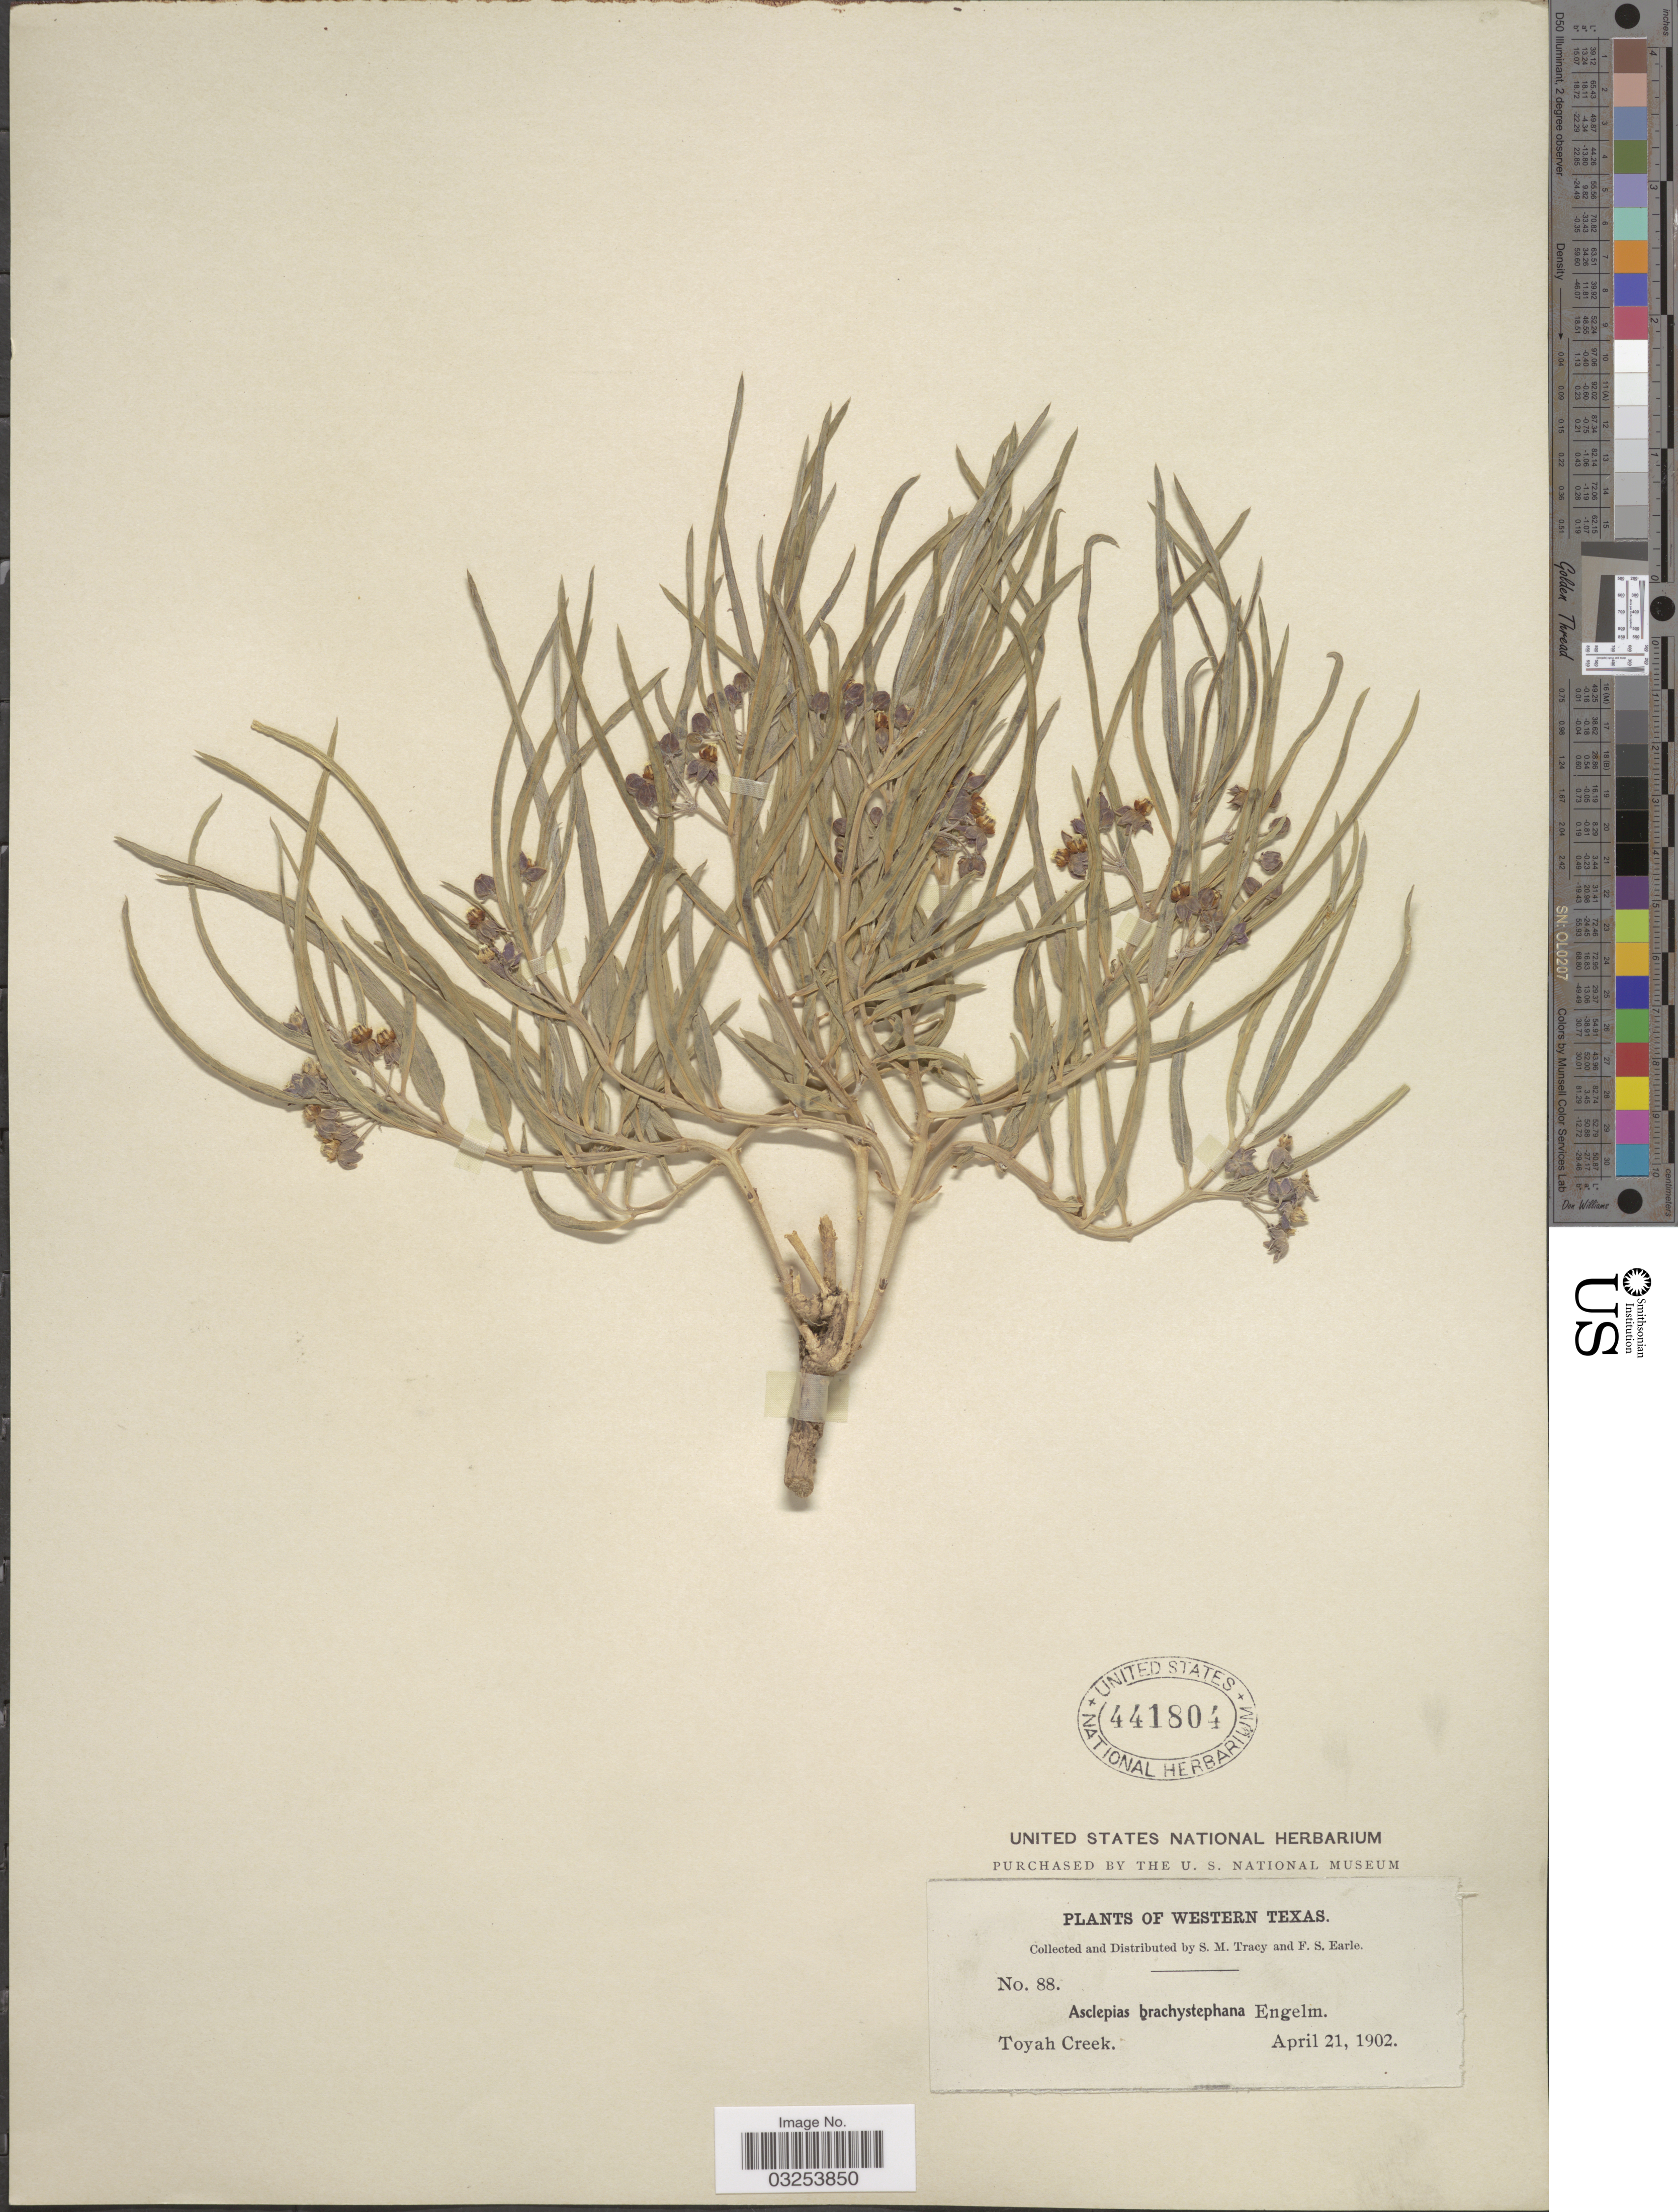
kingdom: Plantae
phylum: Tracheophyta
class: Magnoliopsida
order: Gentianales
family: Apocynaceae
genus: Asclepias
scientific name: Asclepias brachystephana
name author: Engelm. ex Torr.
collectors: S. M. Tracy & F. S. Earle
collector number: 88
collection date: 1902-04-21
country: United States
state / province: Texas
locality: Western Texas. Toyah Creek.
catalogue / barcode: US 441804